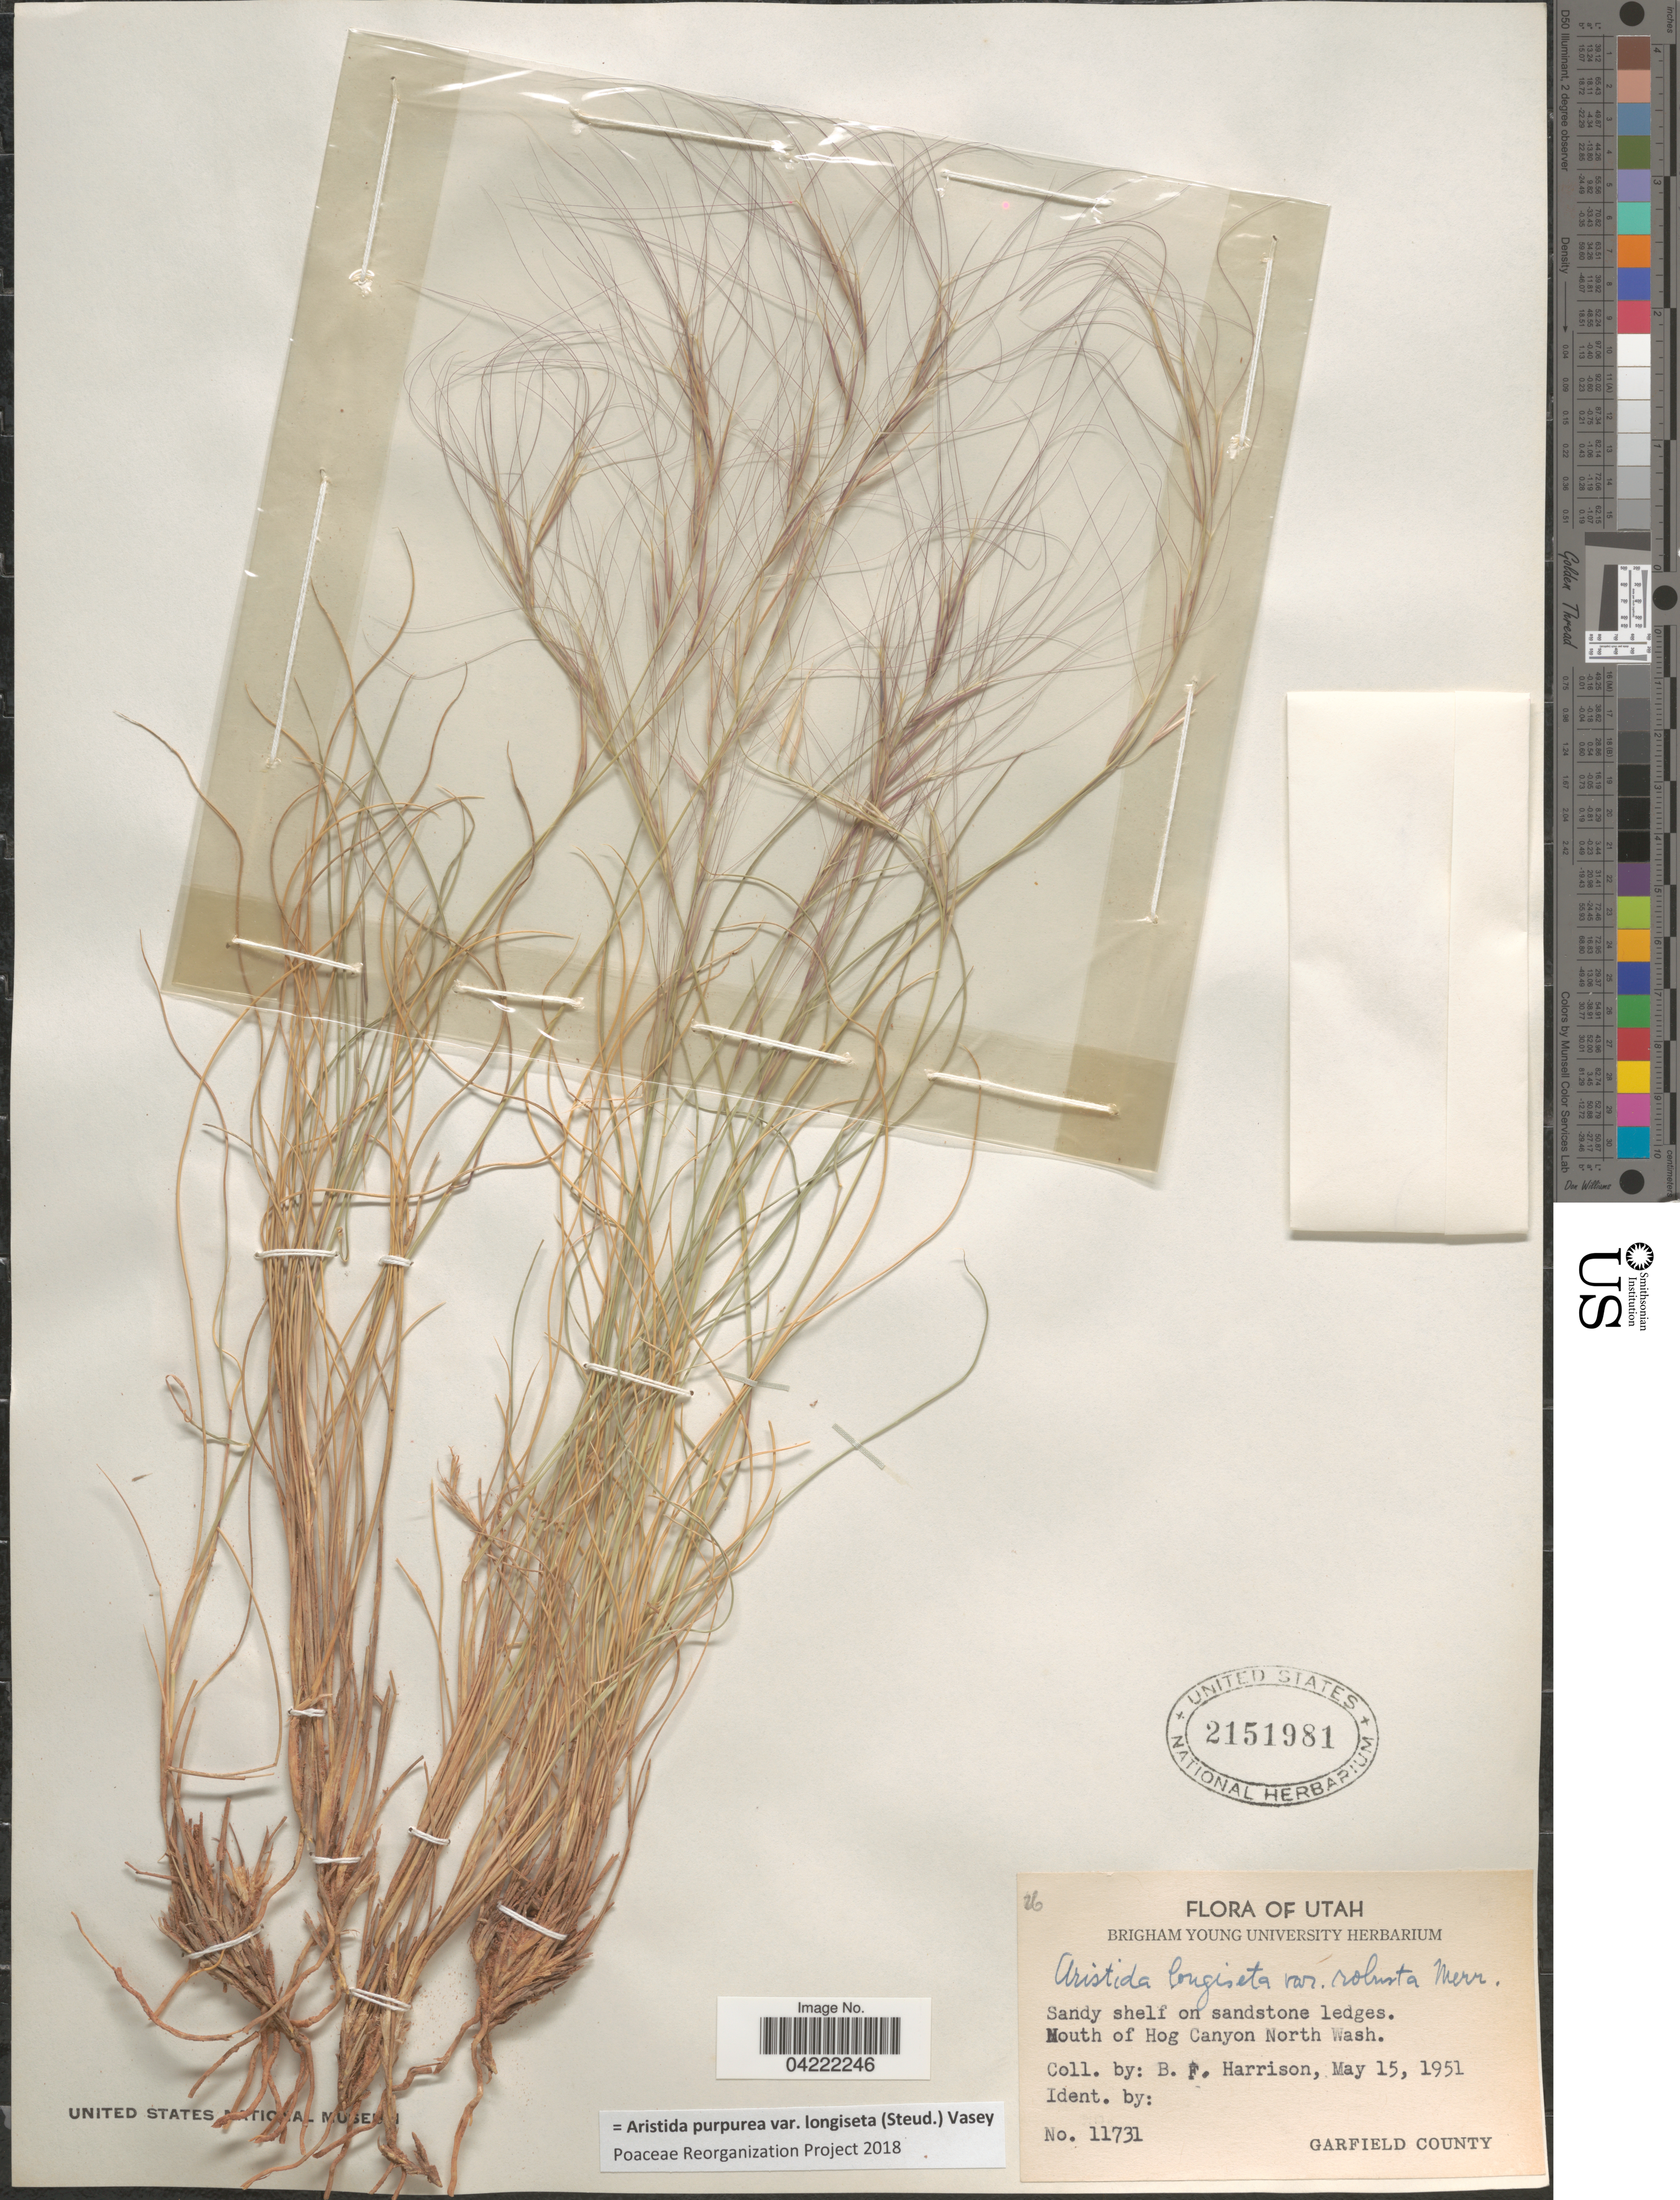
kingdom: Plantae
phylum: Tracheophyta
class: Liliopsida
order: Poales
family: Poaceae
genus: Aristida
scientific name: Aristida purpurea var. longiseta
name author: (Steud.) Vasey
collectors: B. F. Harrison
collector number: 11731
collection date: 1951-05-15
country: United States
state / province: Utah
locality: Mouth of Hog Canyon North Wash. Garfield County.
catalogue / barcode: US 2151981